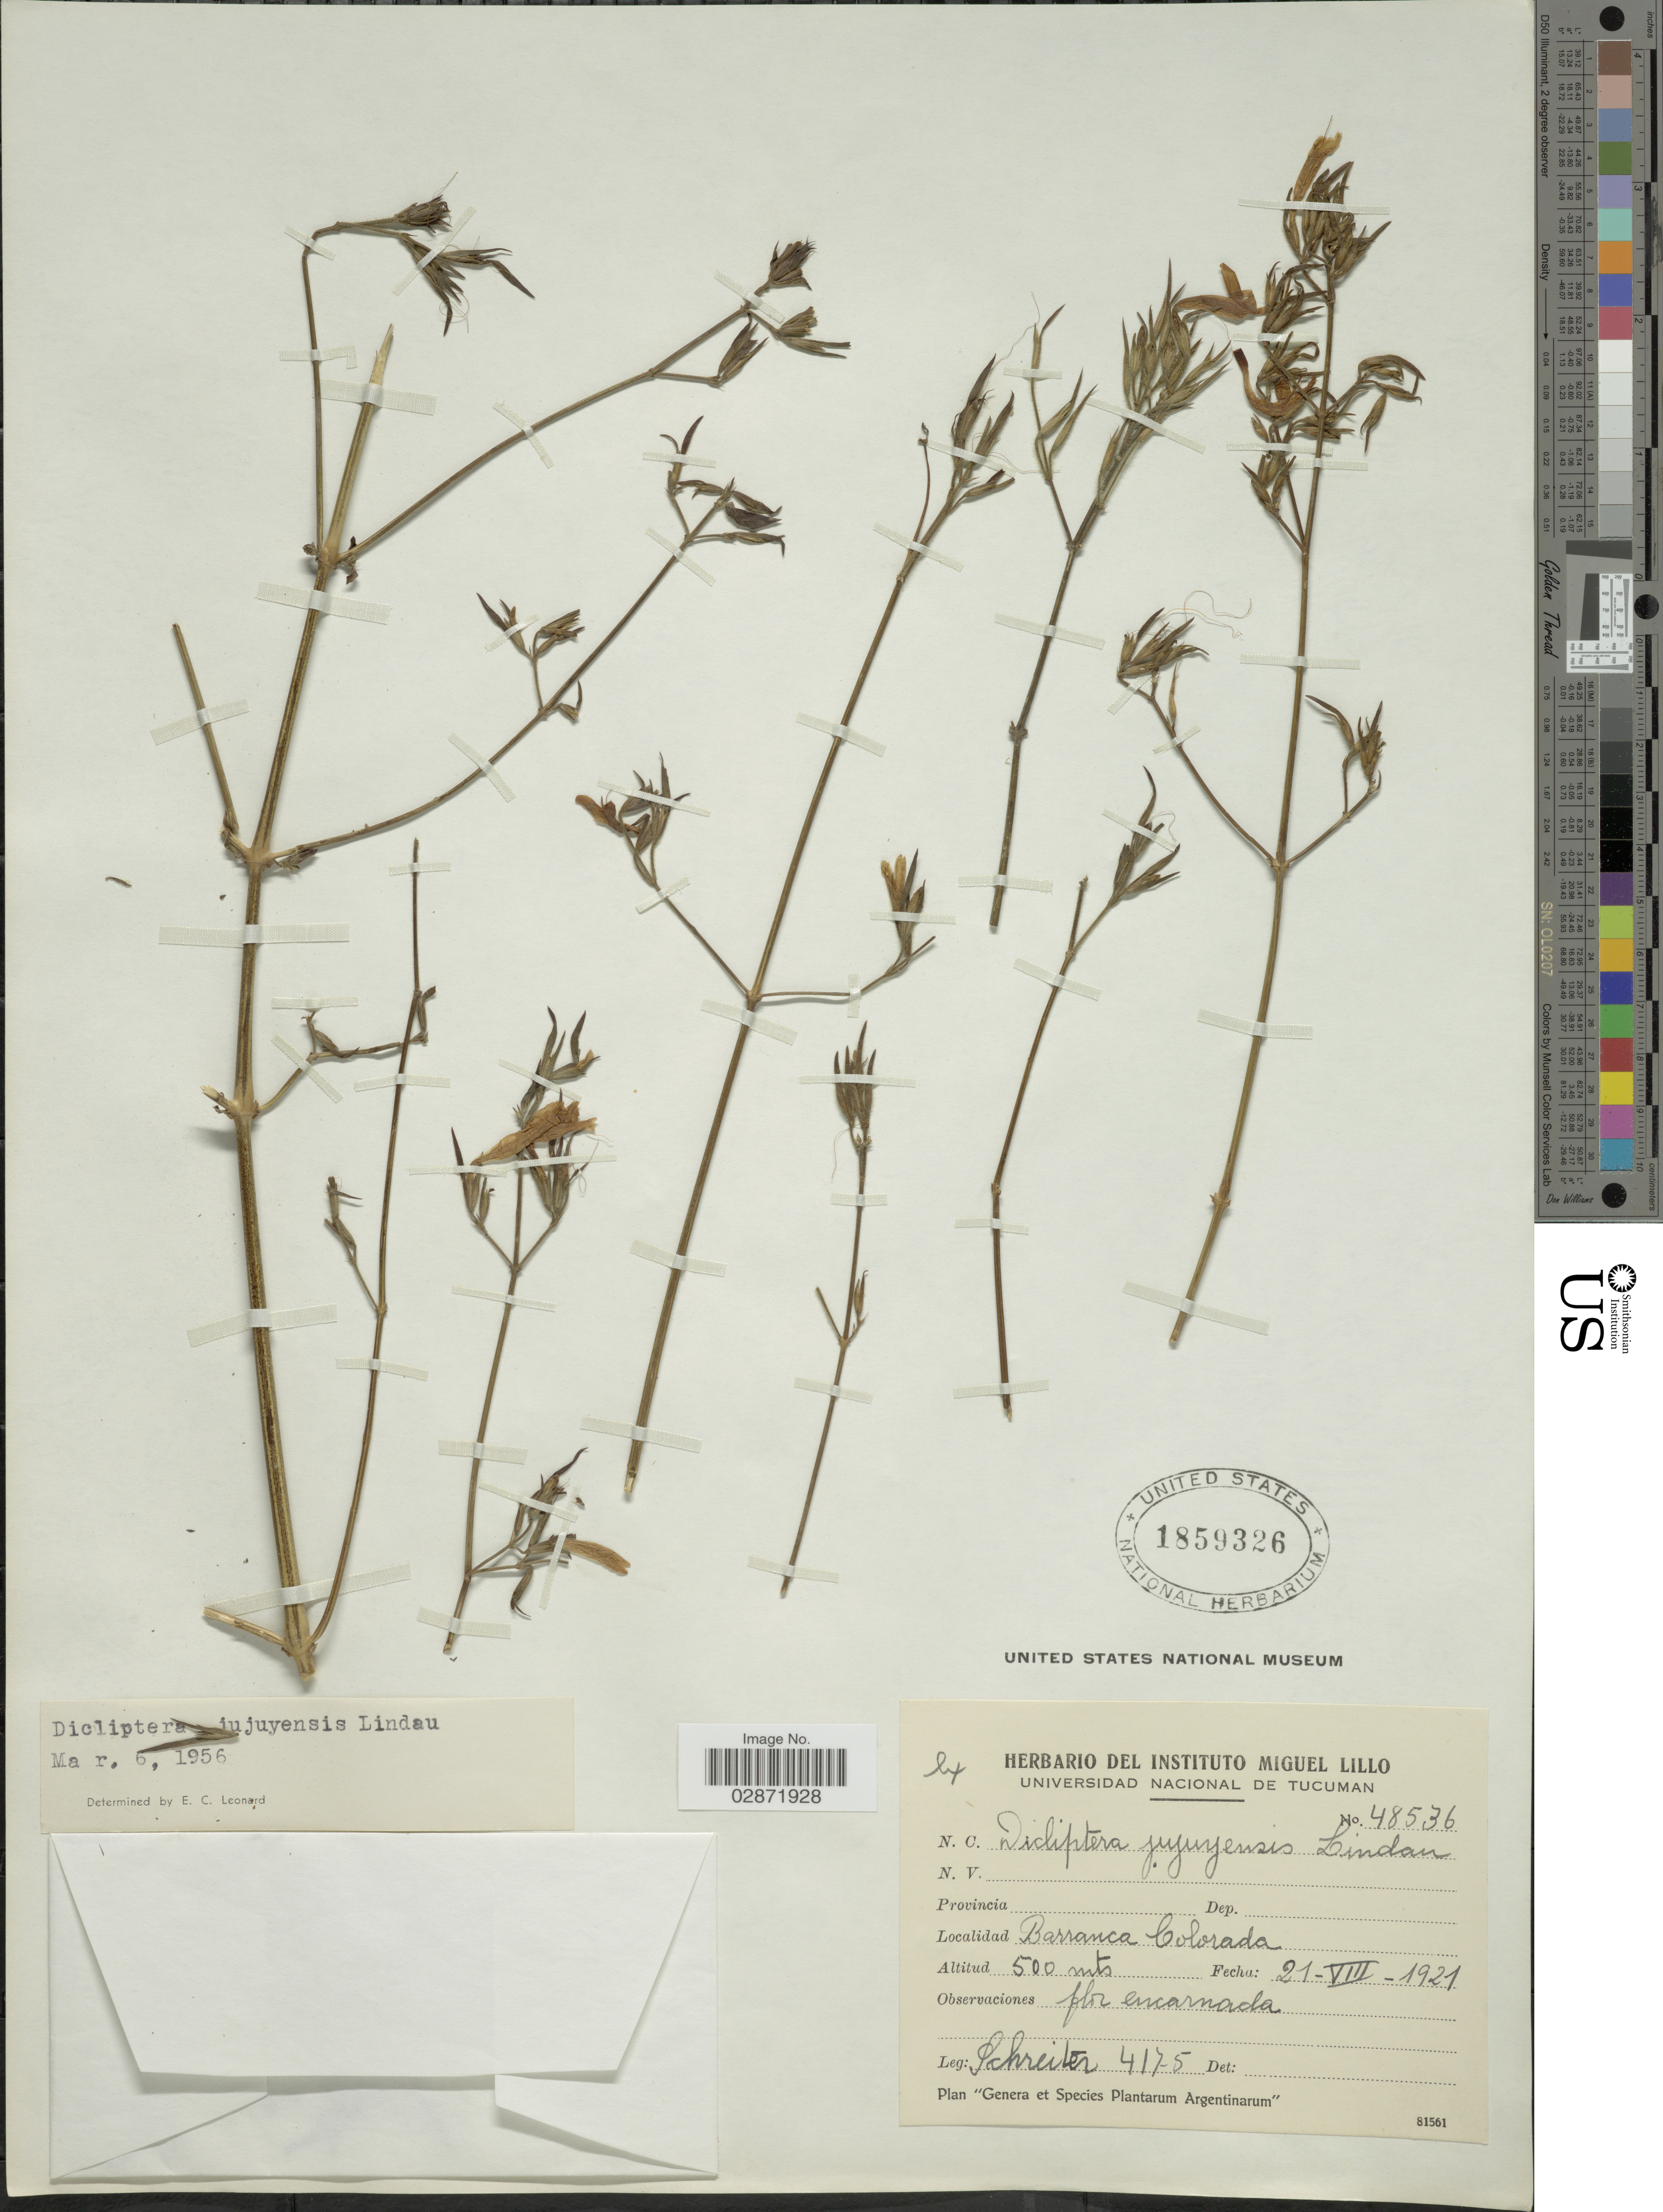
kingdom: Plantae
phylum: Tracheophyta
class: Magnoliopsida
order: Lamiales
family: Acanthaceae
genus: Dicliptera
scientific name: Dicliptera jujuyensis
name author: Lindau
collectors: -. Schreiter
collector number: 4175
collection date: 1921-08-21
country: Argentina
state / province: Tucuman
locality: Barranca Colorada.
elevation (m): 500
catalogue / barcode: US 1859326